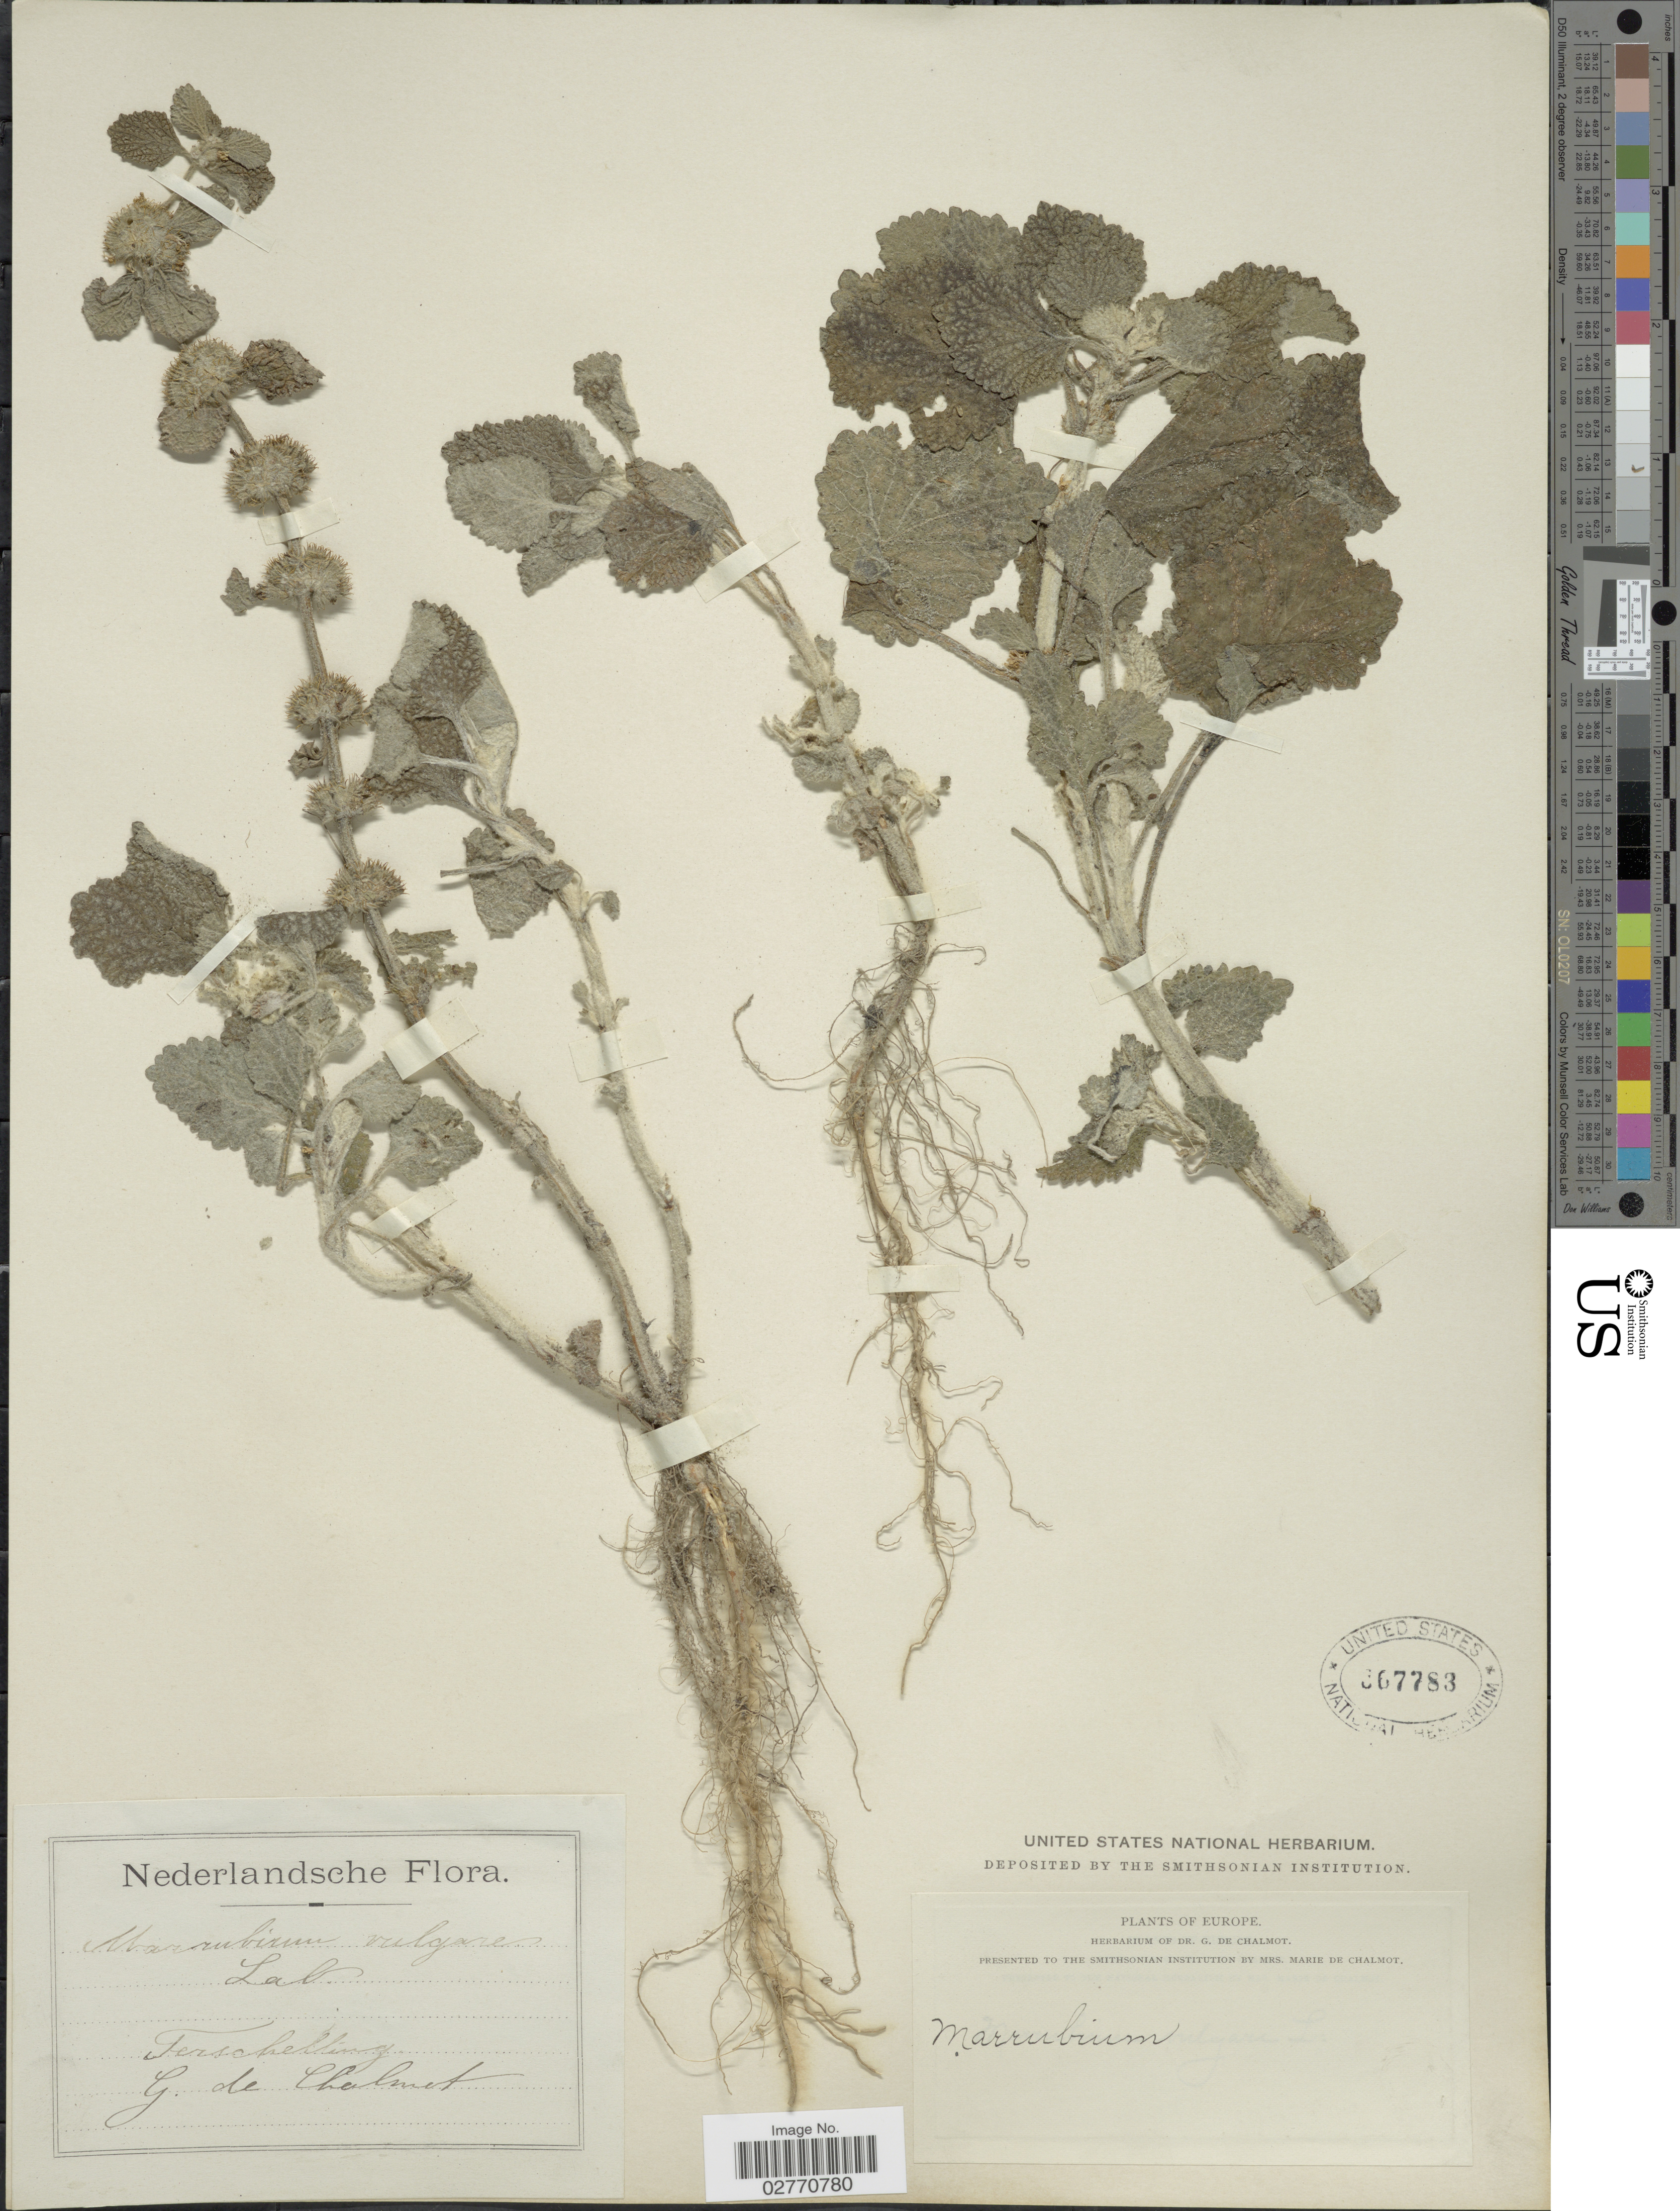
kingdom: Plantae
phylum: Tracheophyta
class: Magnoliopsida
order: Lamiales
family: Lamiaceae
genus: Marrubium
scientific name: Marrubium vulgare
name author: L.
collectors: G. de Chalmot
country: Netherlands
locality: Ferschelling